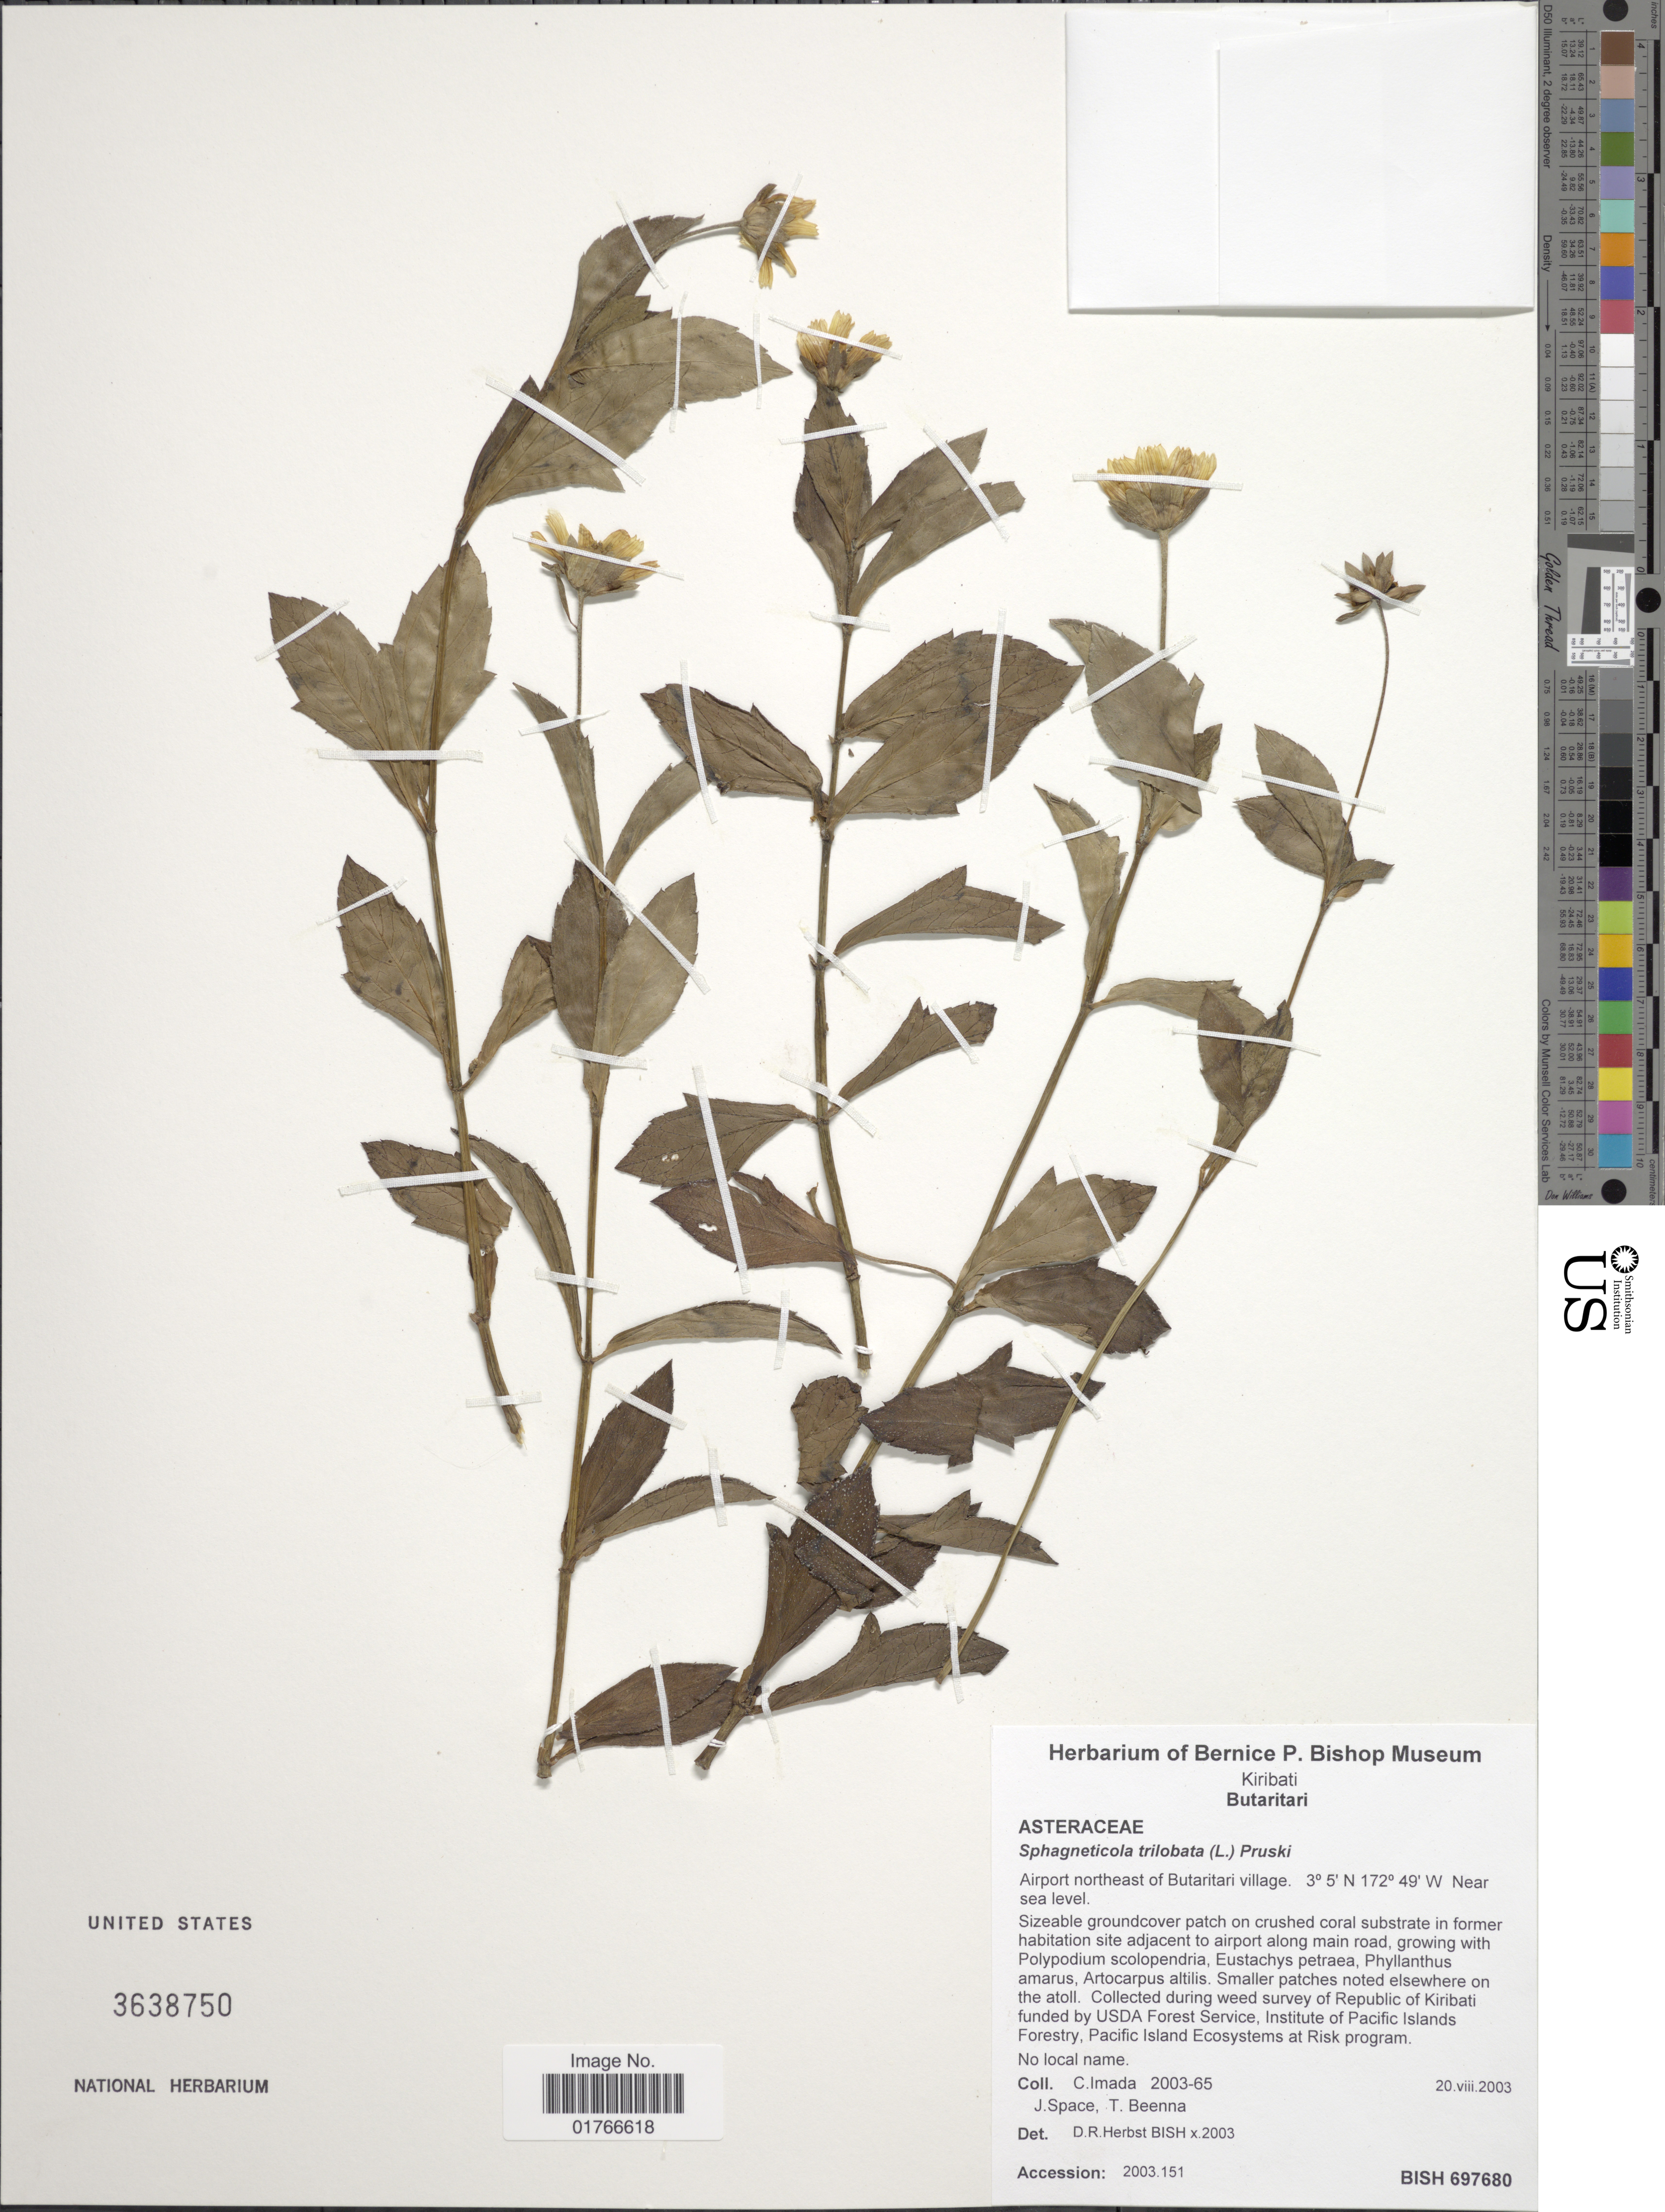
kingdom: Plantae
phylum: Tracheophyta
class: Magnoliopsida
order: Asterales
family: Asteraceae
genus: Sphagneticola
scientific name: Sphagneticola trilobata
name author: (L.) Pruski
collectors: C. Imada, J. Space & T. Beenna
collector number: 2003-65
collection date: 2003-08-20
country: Kiribati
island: Butaritari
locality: Airport norteast of Butaritari village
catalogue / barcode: US 3638750